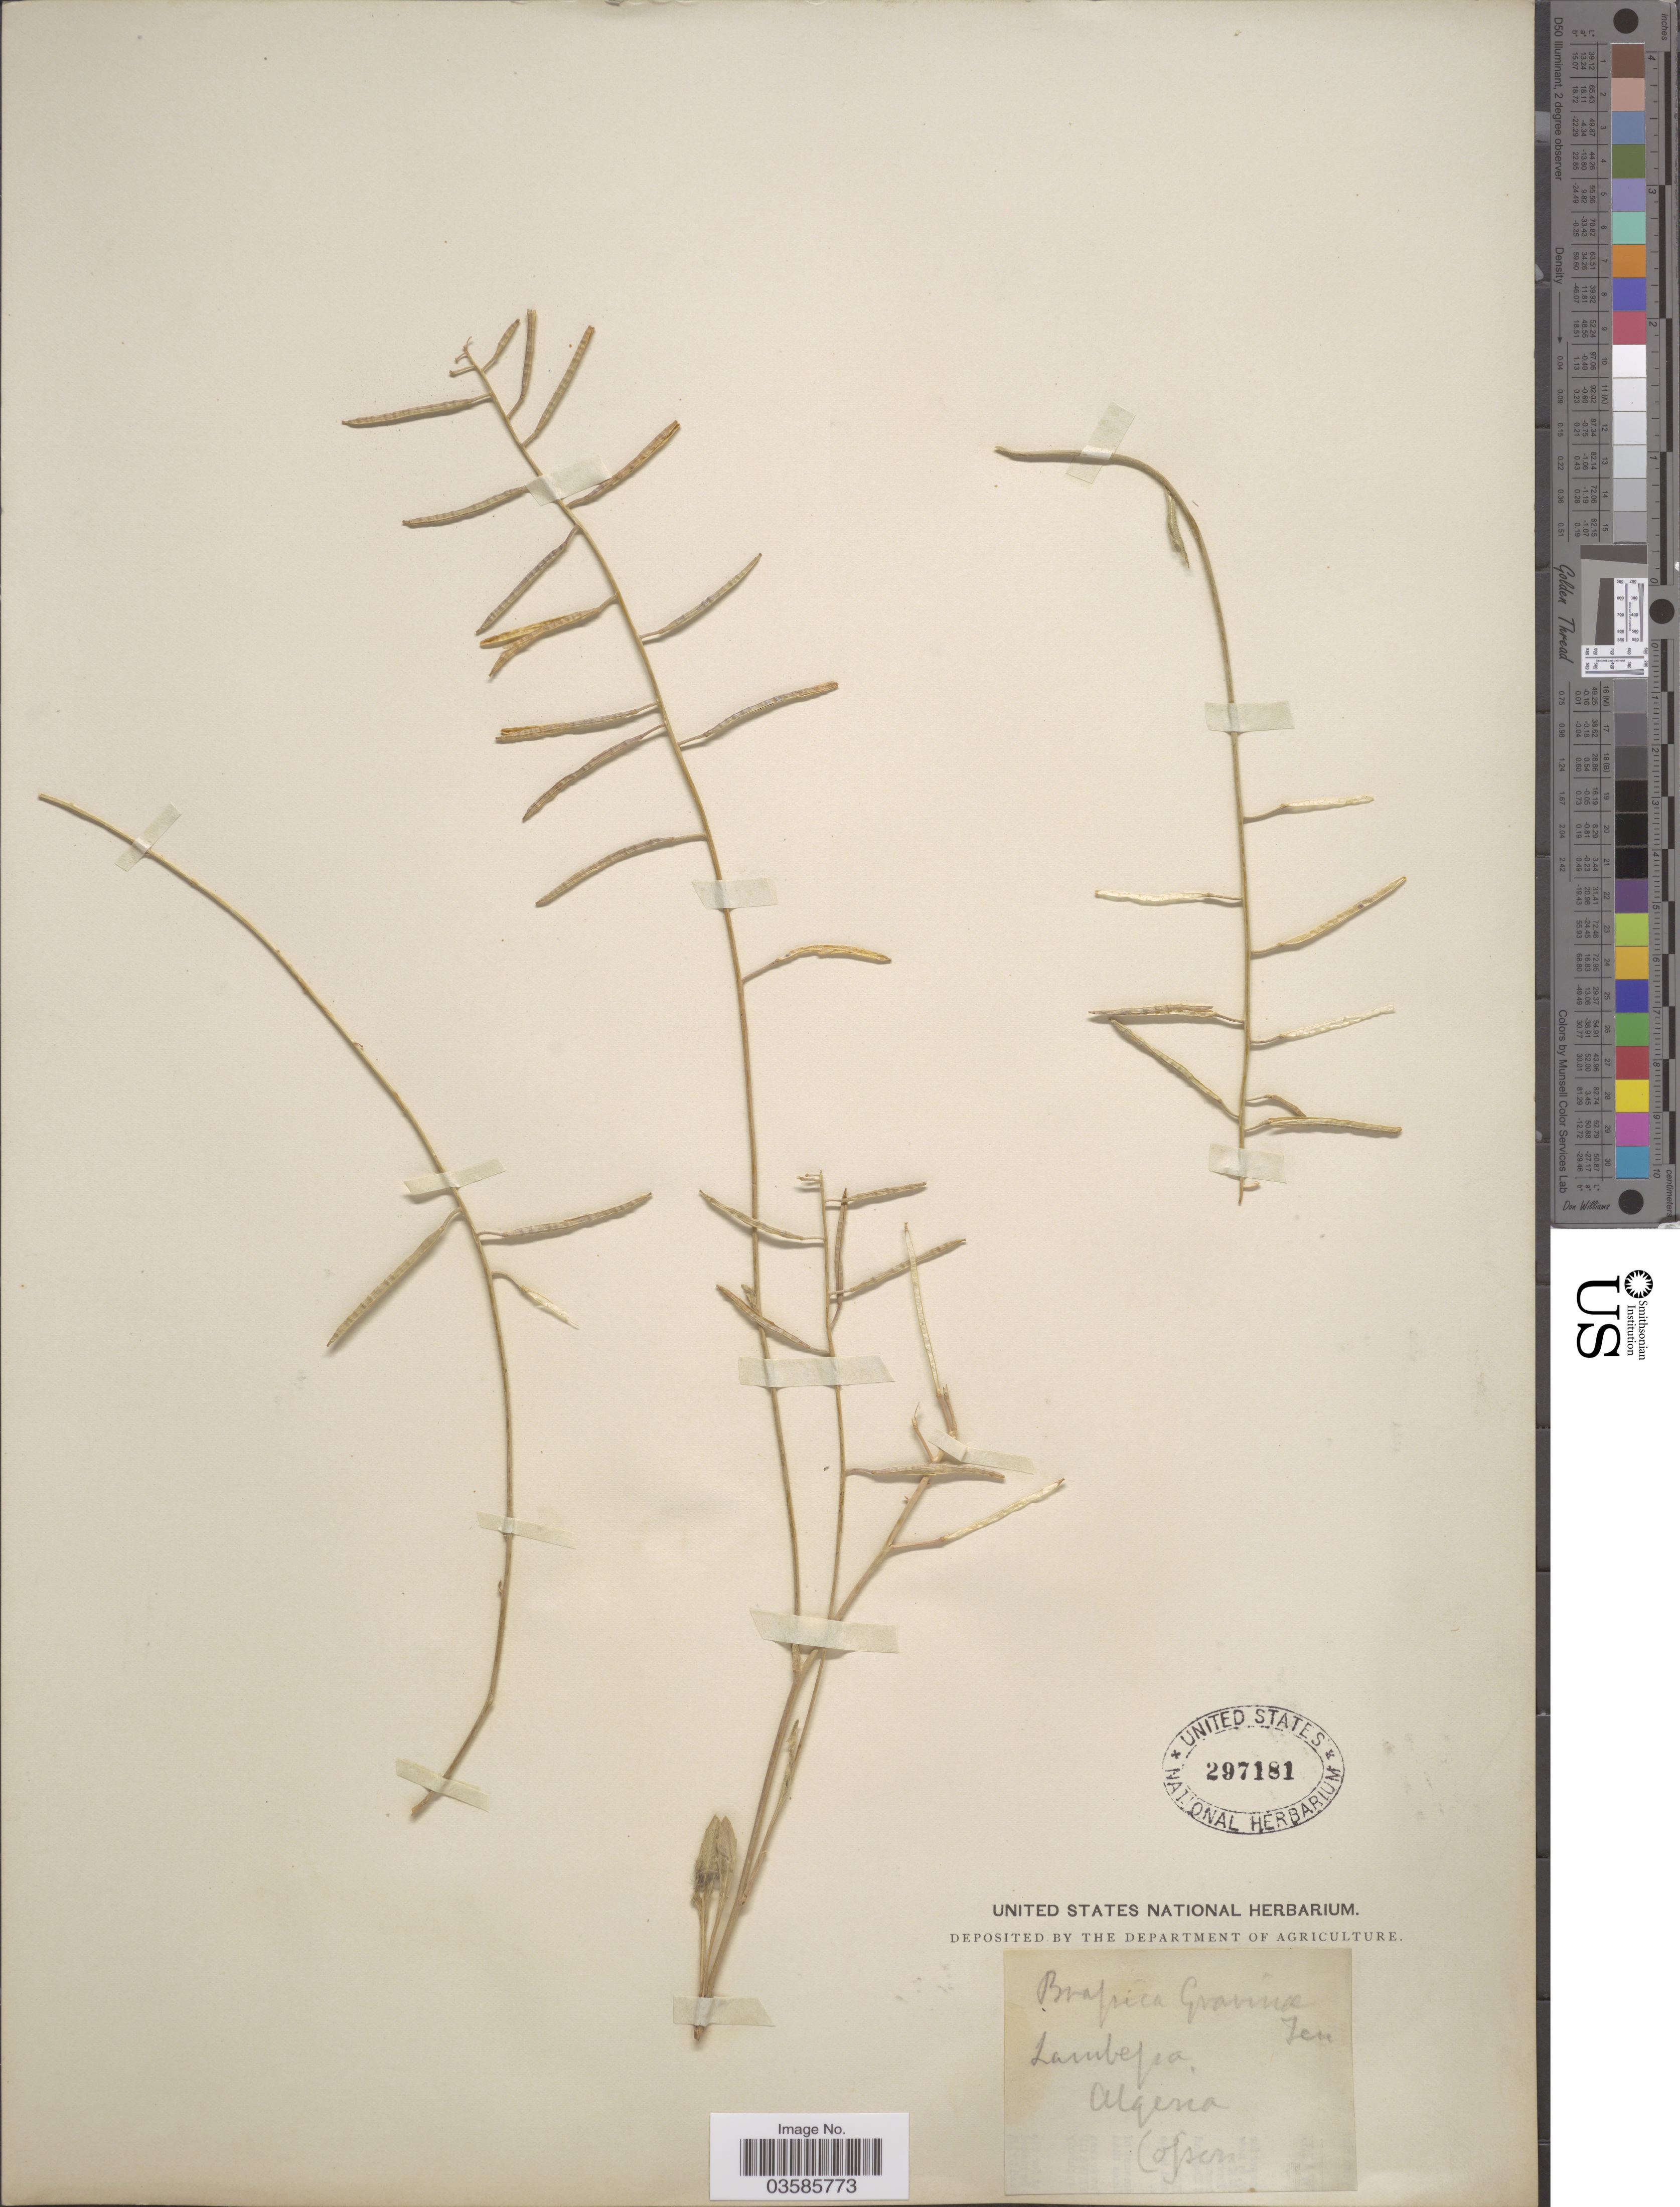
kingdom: Plantae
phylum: Tracheophyta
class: Magnoliopsida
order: Brassicales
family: Brassicaceae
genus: Brassica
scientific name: Brassica gravinae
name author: Ten.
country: Algeria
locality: Lambessa, Algeria.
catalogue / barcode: US 297181